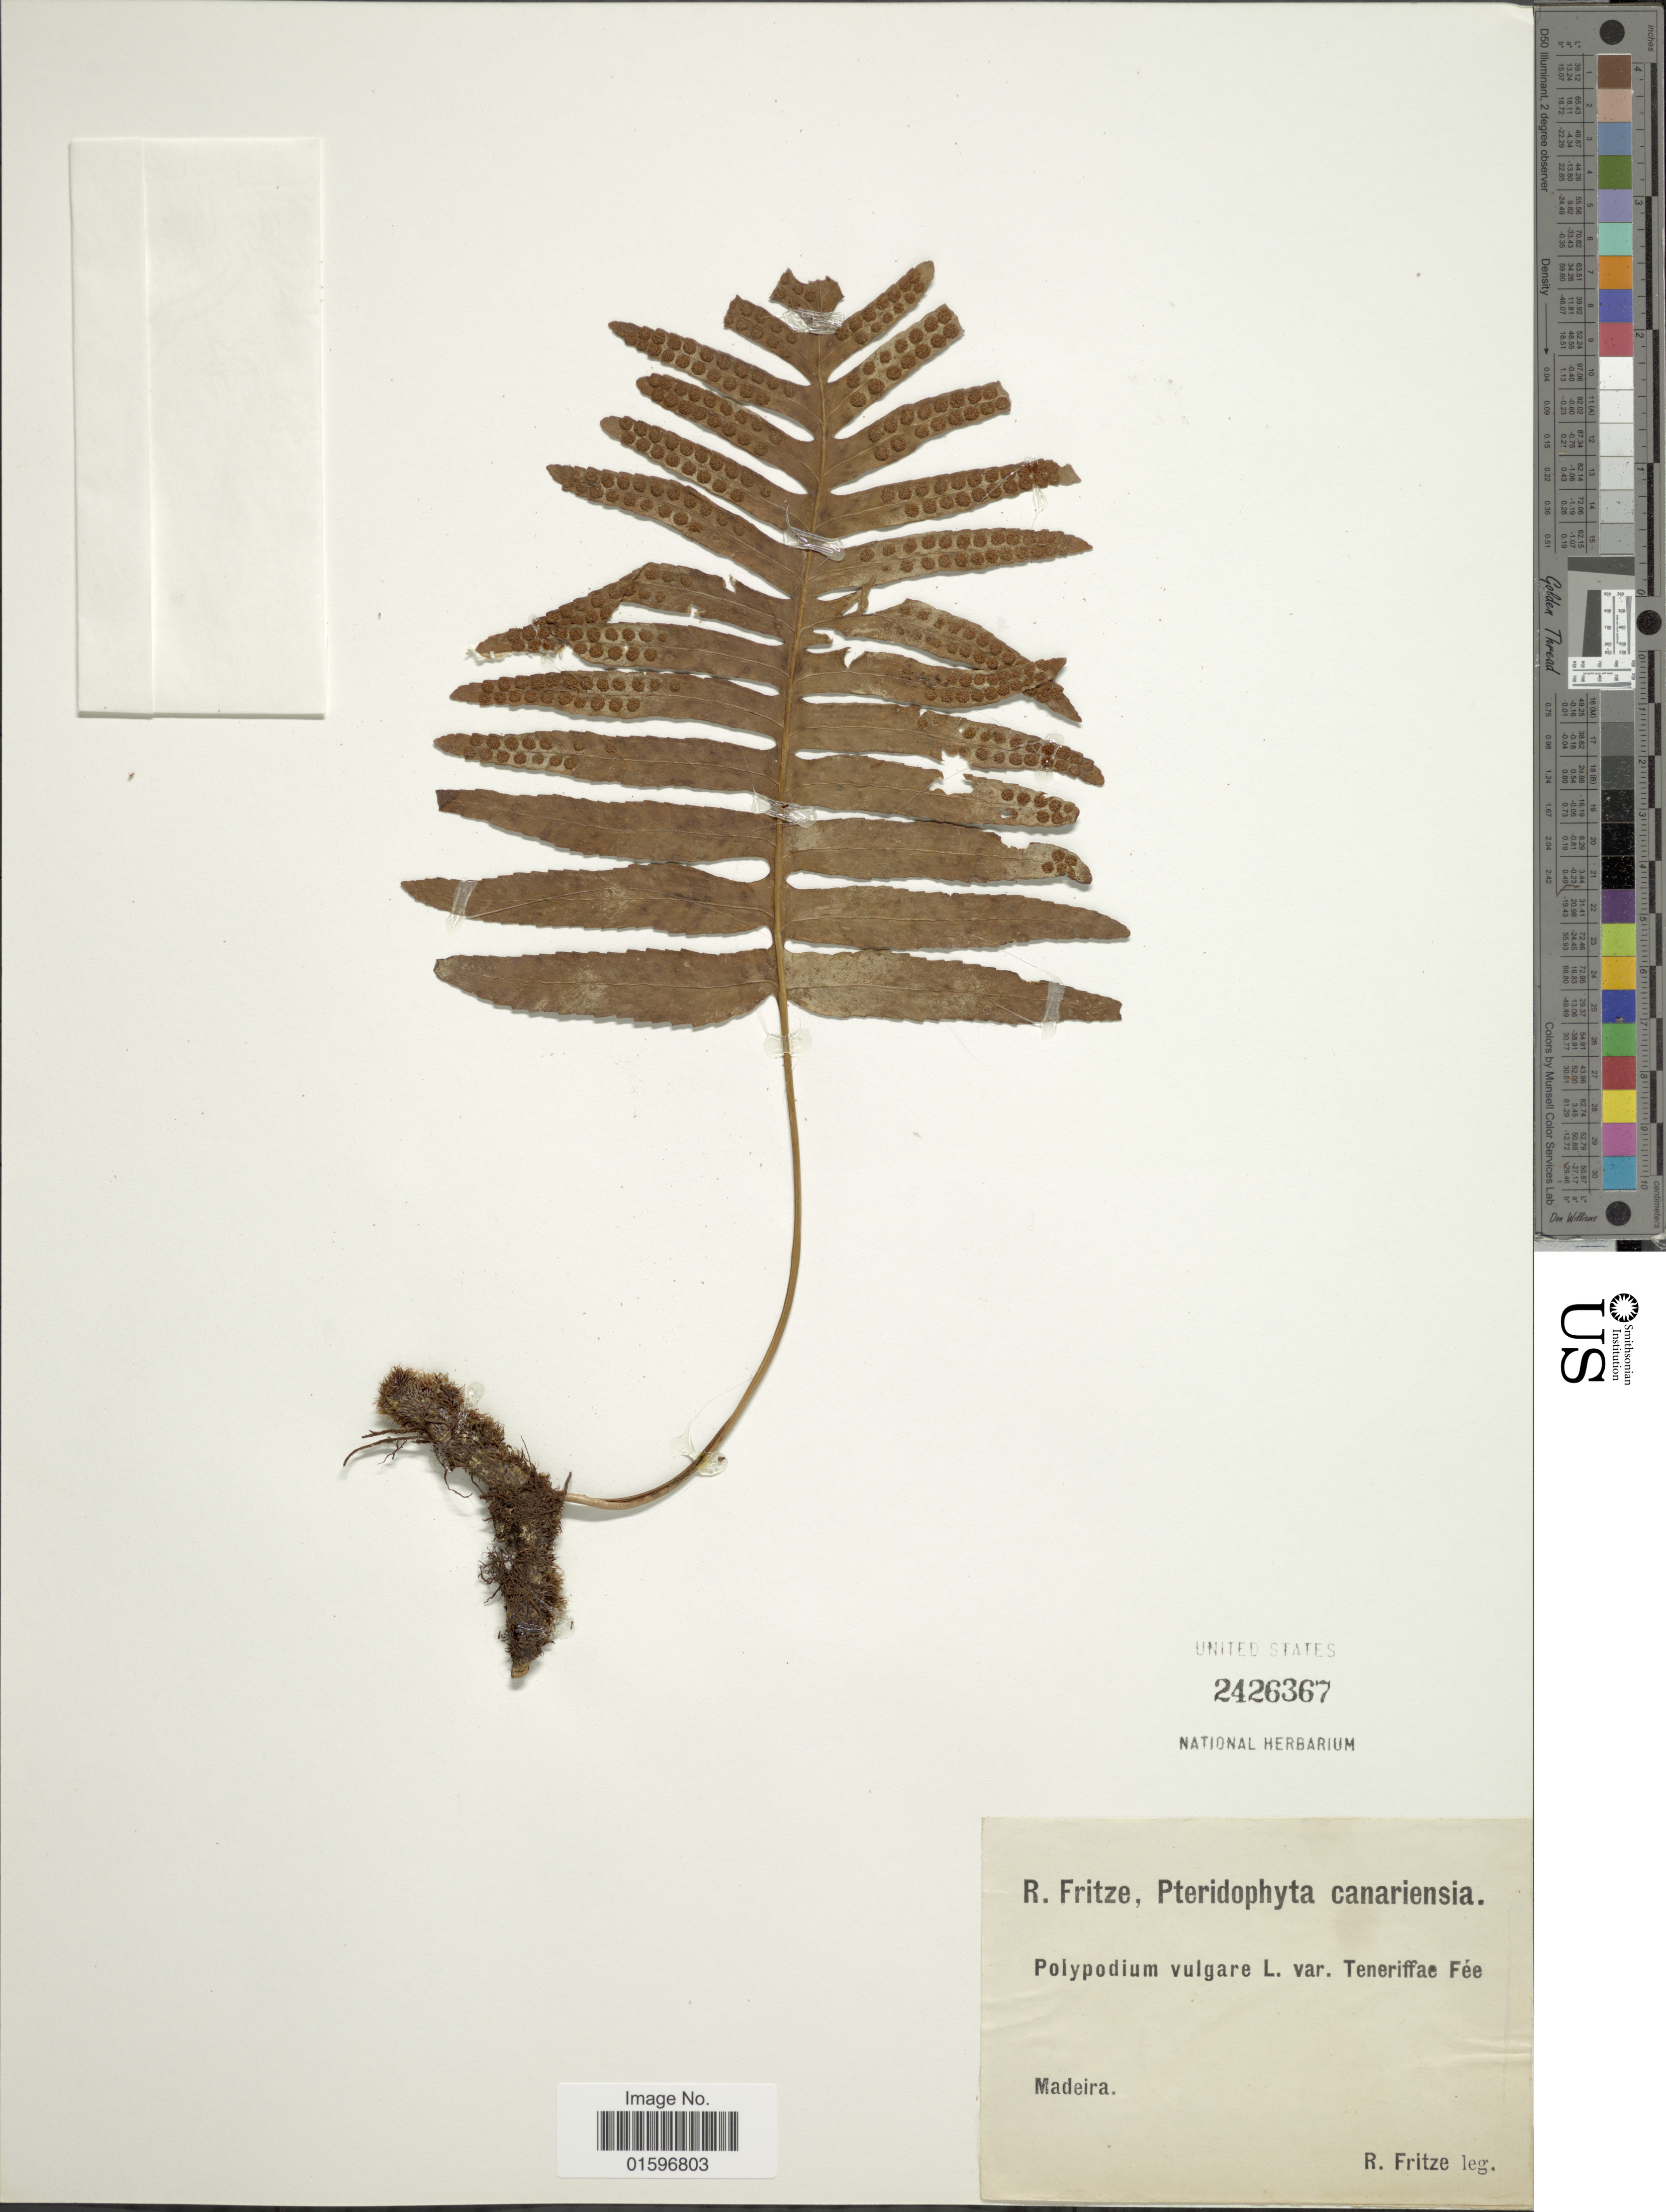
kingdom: Plantae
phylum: Tracheophyta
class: Polypodiopsida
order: Polypodiales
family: Polypodiaceae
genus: Polypodium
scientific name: Polypodium vulgare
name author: L.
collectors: R. Fritze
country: Portugal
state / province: Madeira (Aut. Reg.)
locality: Madeira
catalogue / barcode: US 2426367